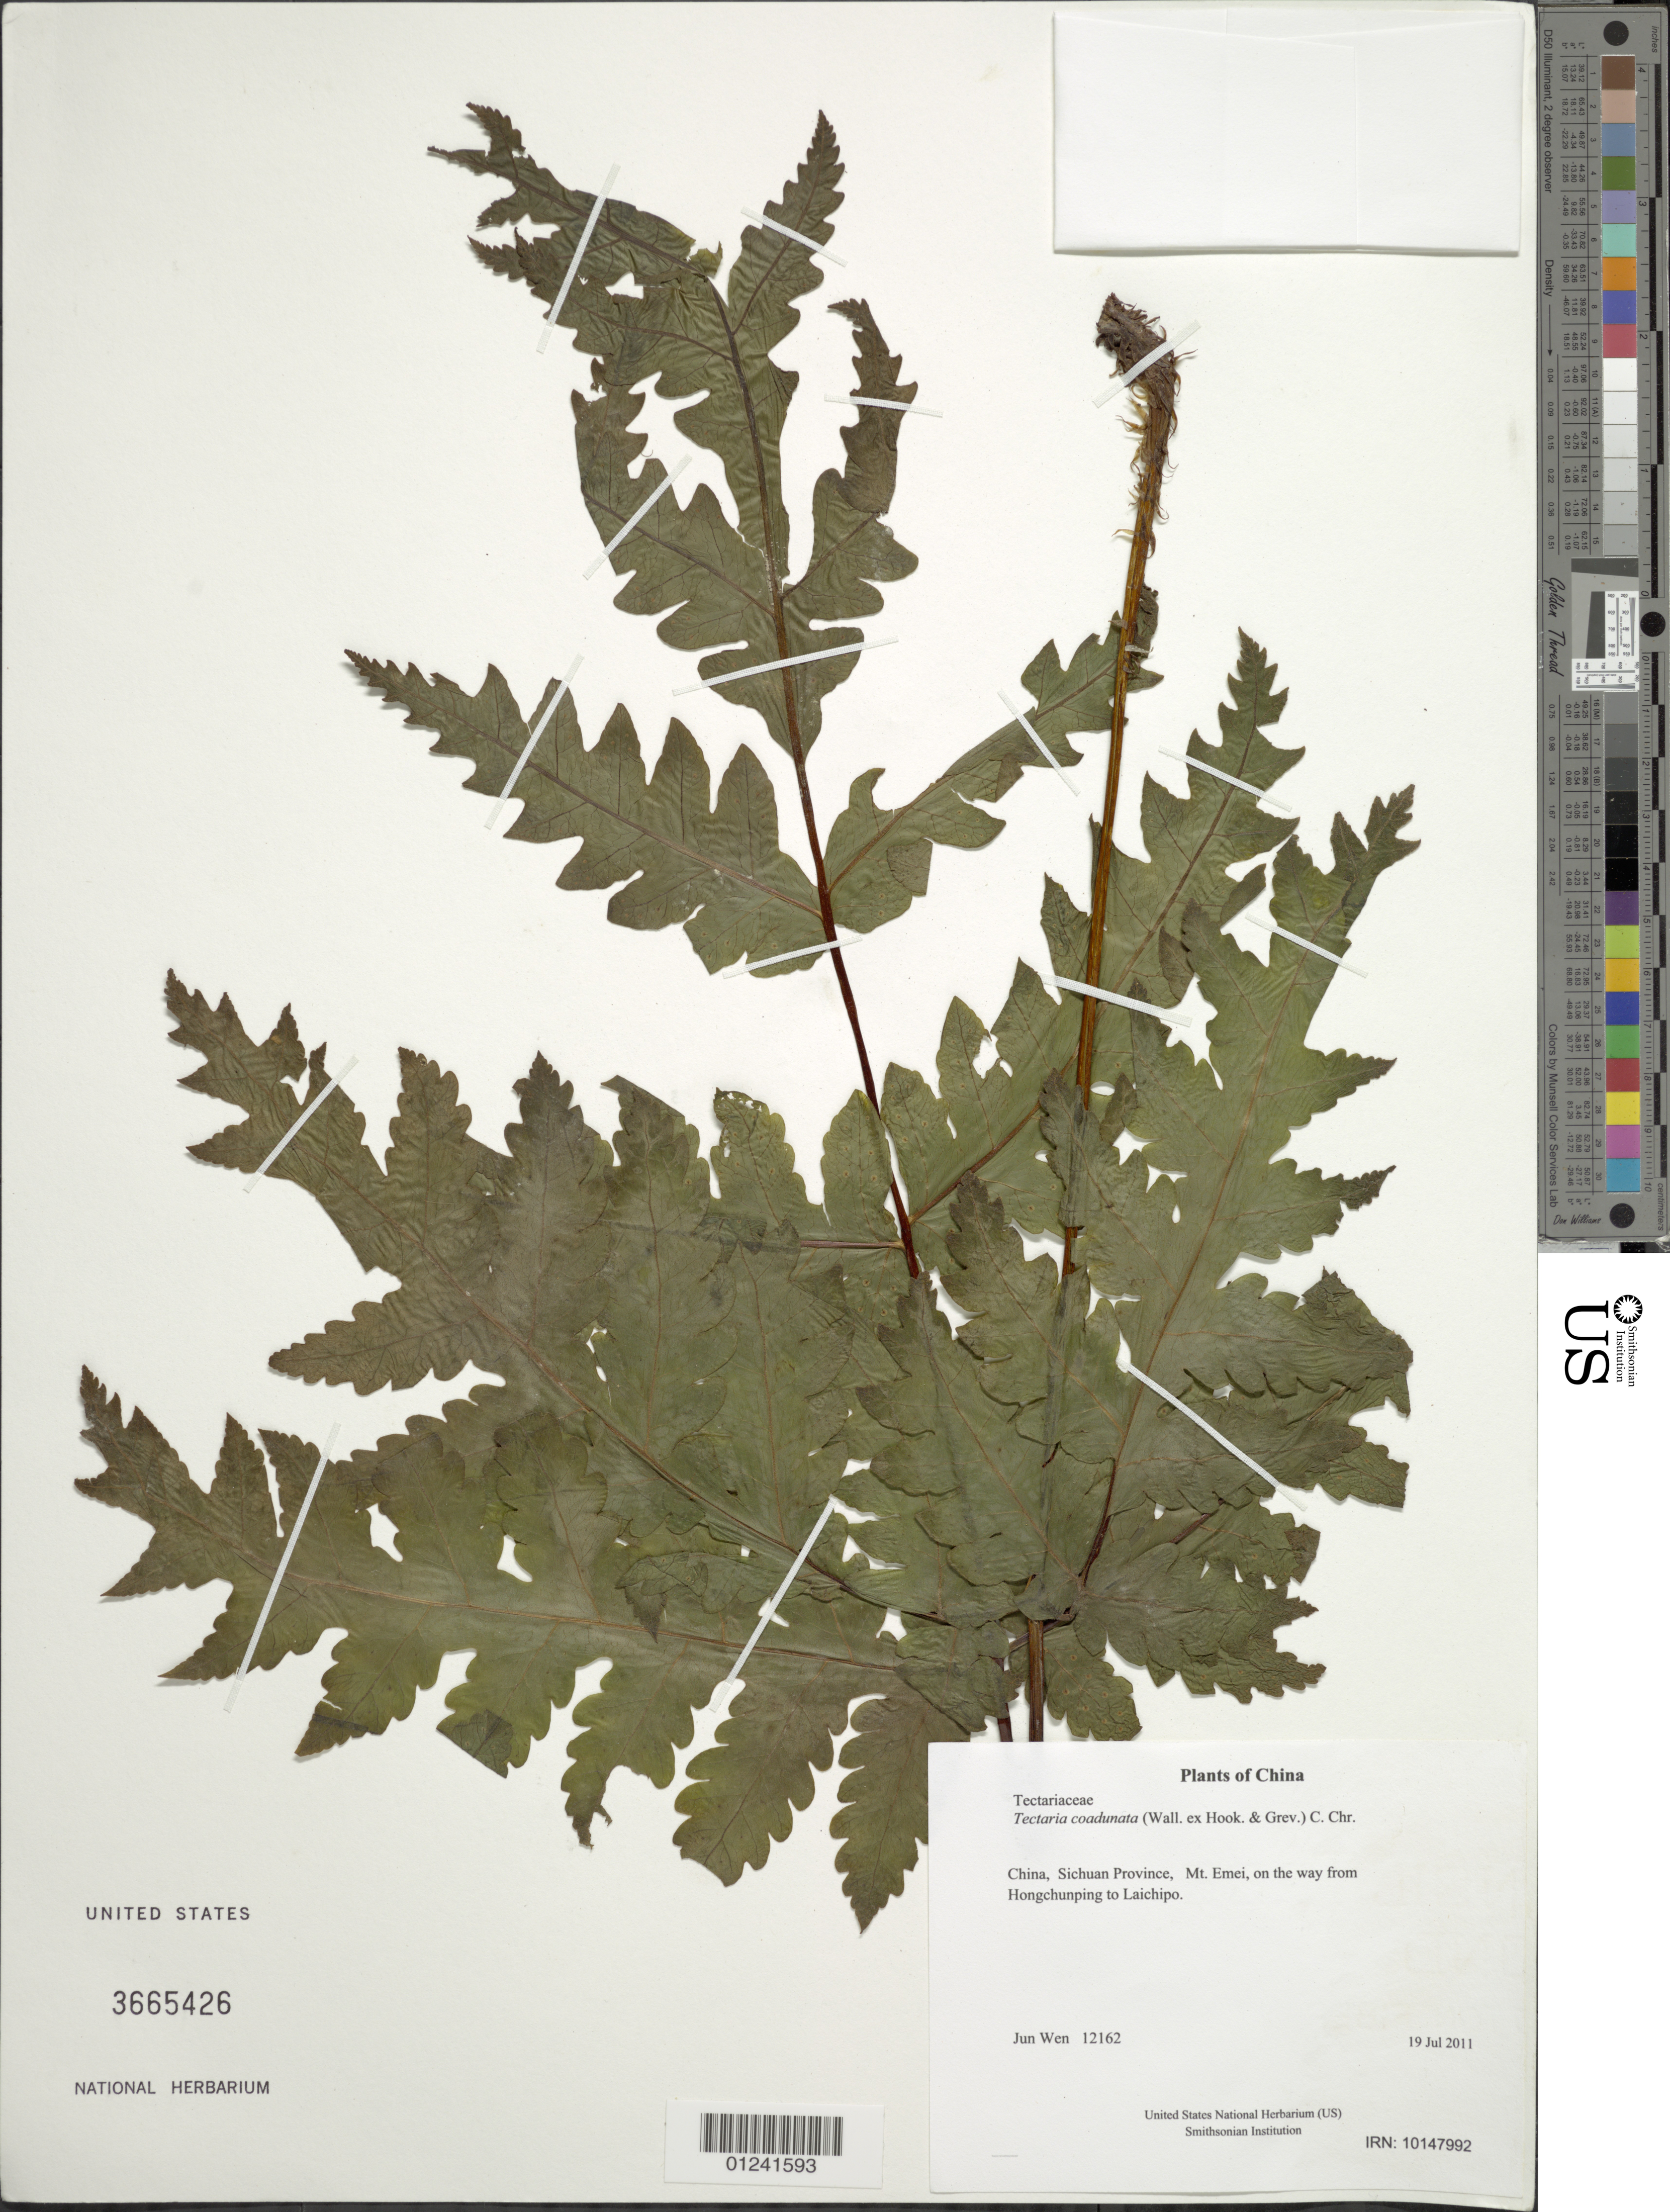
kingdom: Plantae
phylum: Tracheophyta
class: Polypodiopsida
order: Polypodiales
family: Tectariaceae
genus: Tectaria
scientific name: Tectaria coadunata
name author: (J. Sm.) C. Chr.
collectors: J. Wen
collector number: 12162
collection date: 2011-07-19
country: China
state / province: Sichuan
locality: Mt. Emei, on the way from Hongchunping to Laichipo.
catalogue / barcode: US 3665426